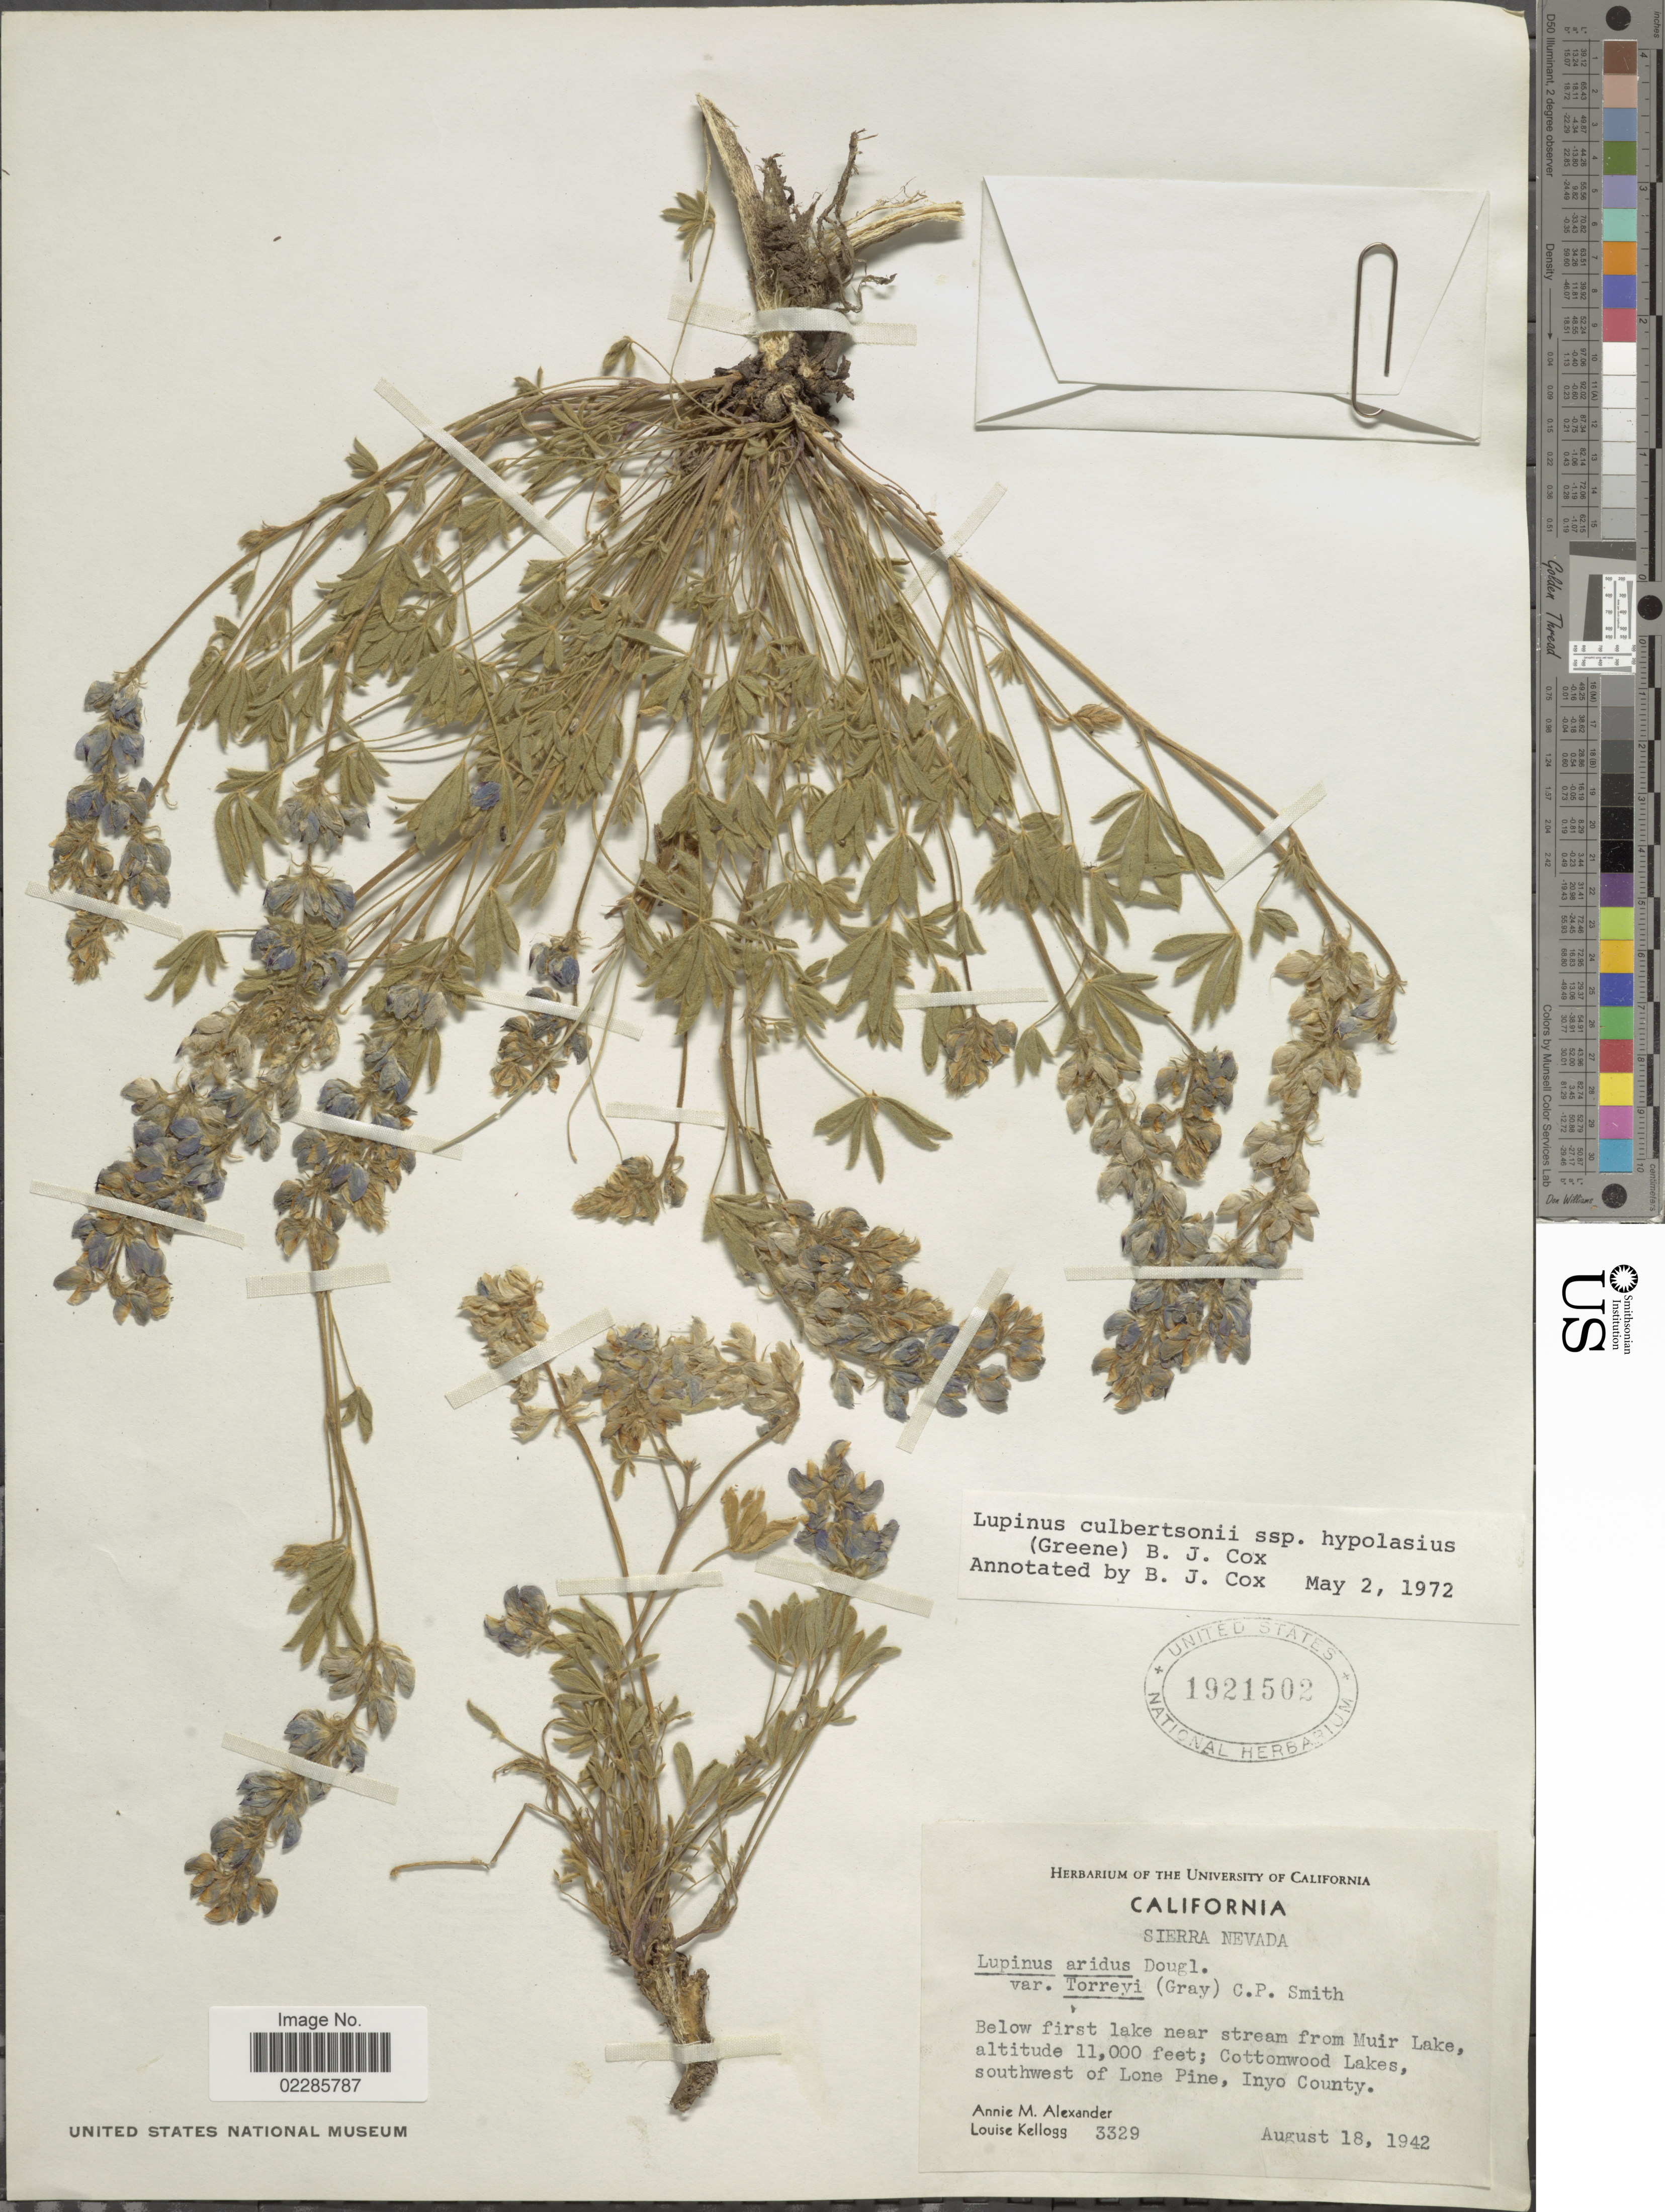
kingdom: Plantae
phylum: Tracheophyta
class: Magnoliopsida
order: Fabales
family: Fabaceae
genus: Lupinus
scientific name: Lupinus culbertsonii subsp. hypolasius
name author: (Greene) B.J. Cox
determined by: Cox, B. J.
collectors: A. M. Alexander & L. Kellogg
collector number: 3329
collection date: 1942-08-18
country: United States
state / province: California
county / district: Inyo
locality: Sierra Nevada, Below first lake near stream from Muir Lake; Cottonwood Lakes, southwest of Lone Pine, Inyo County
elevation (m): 3353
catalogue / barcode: US 1921502